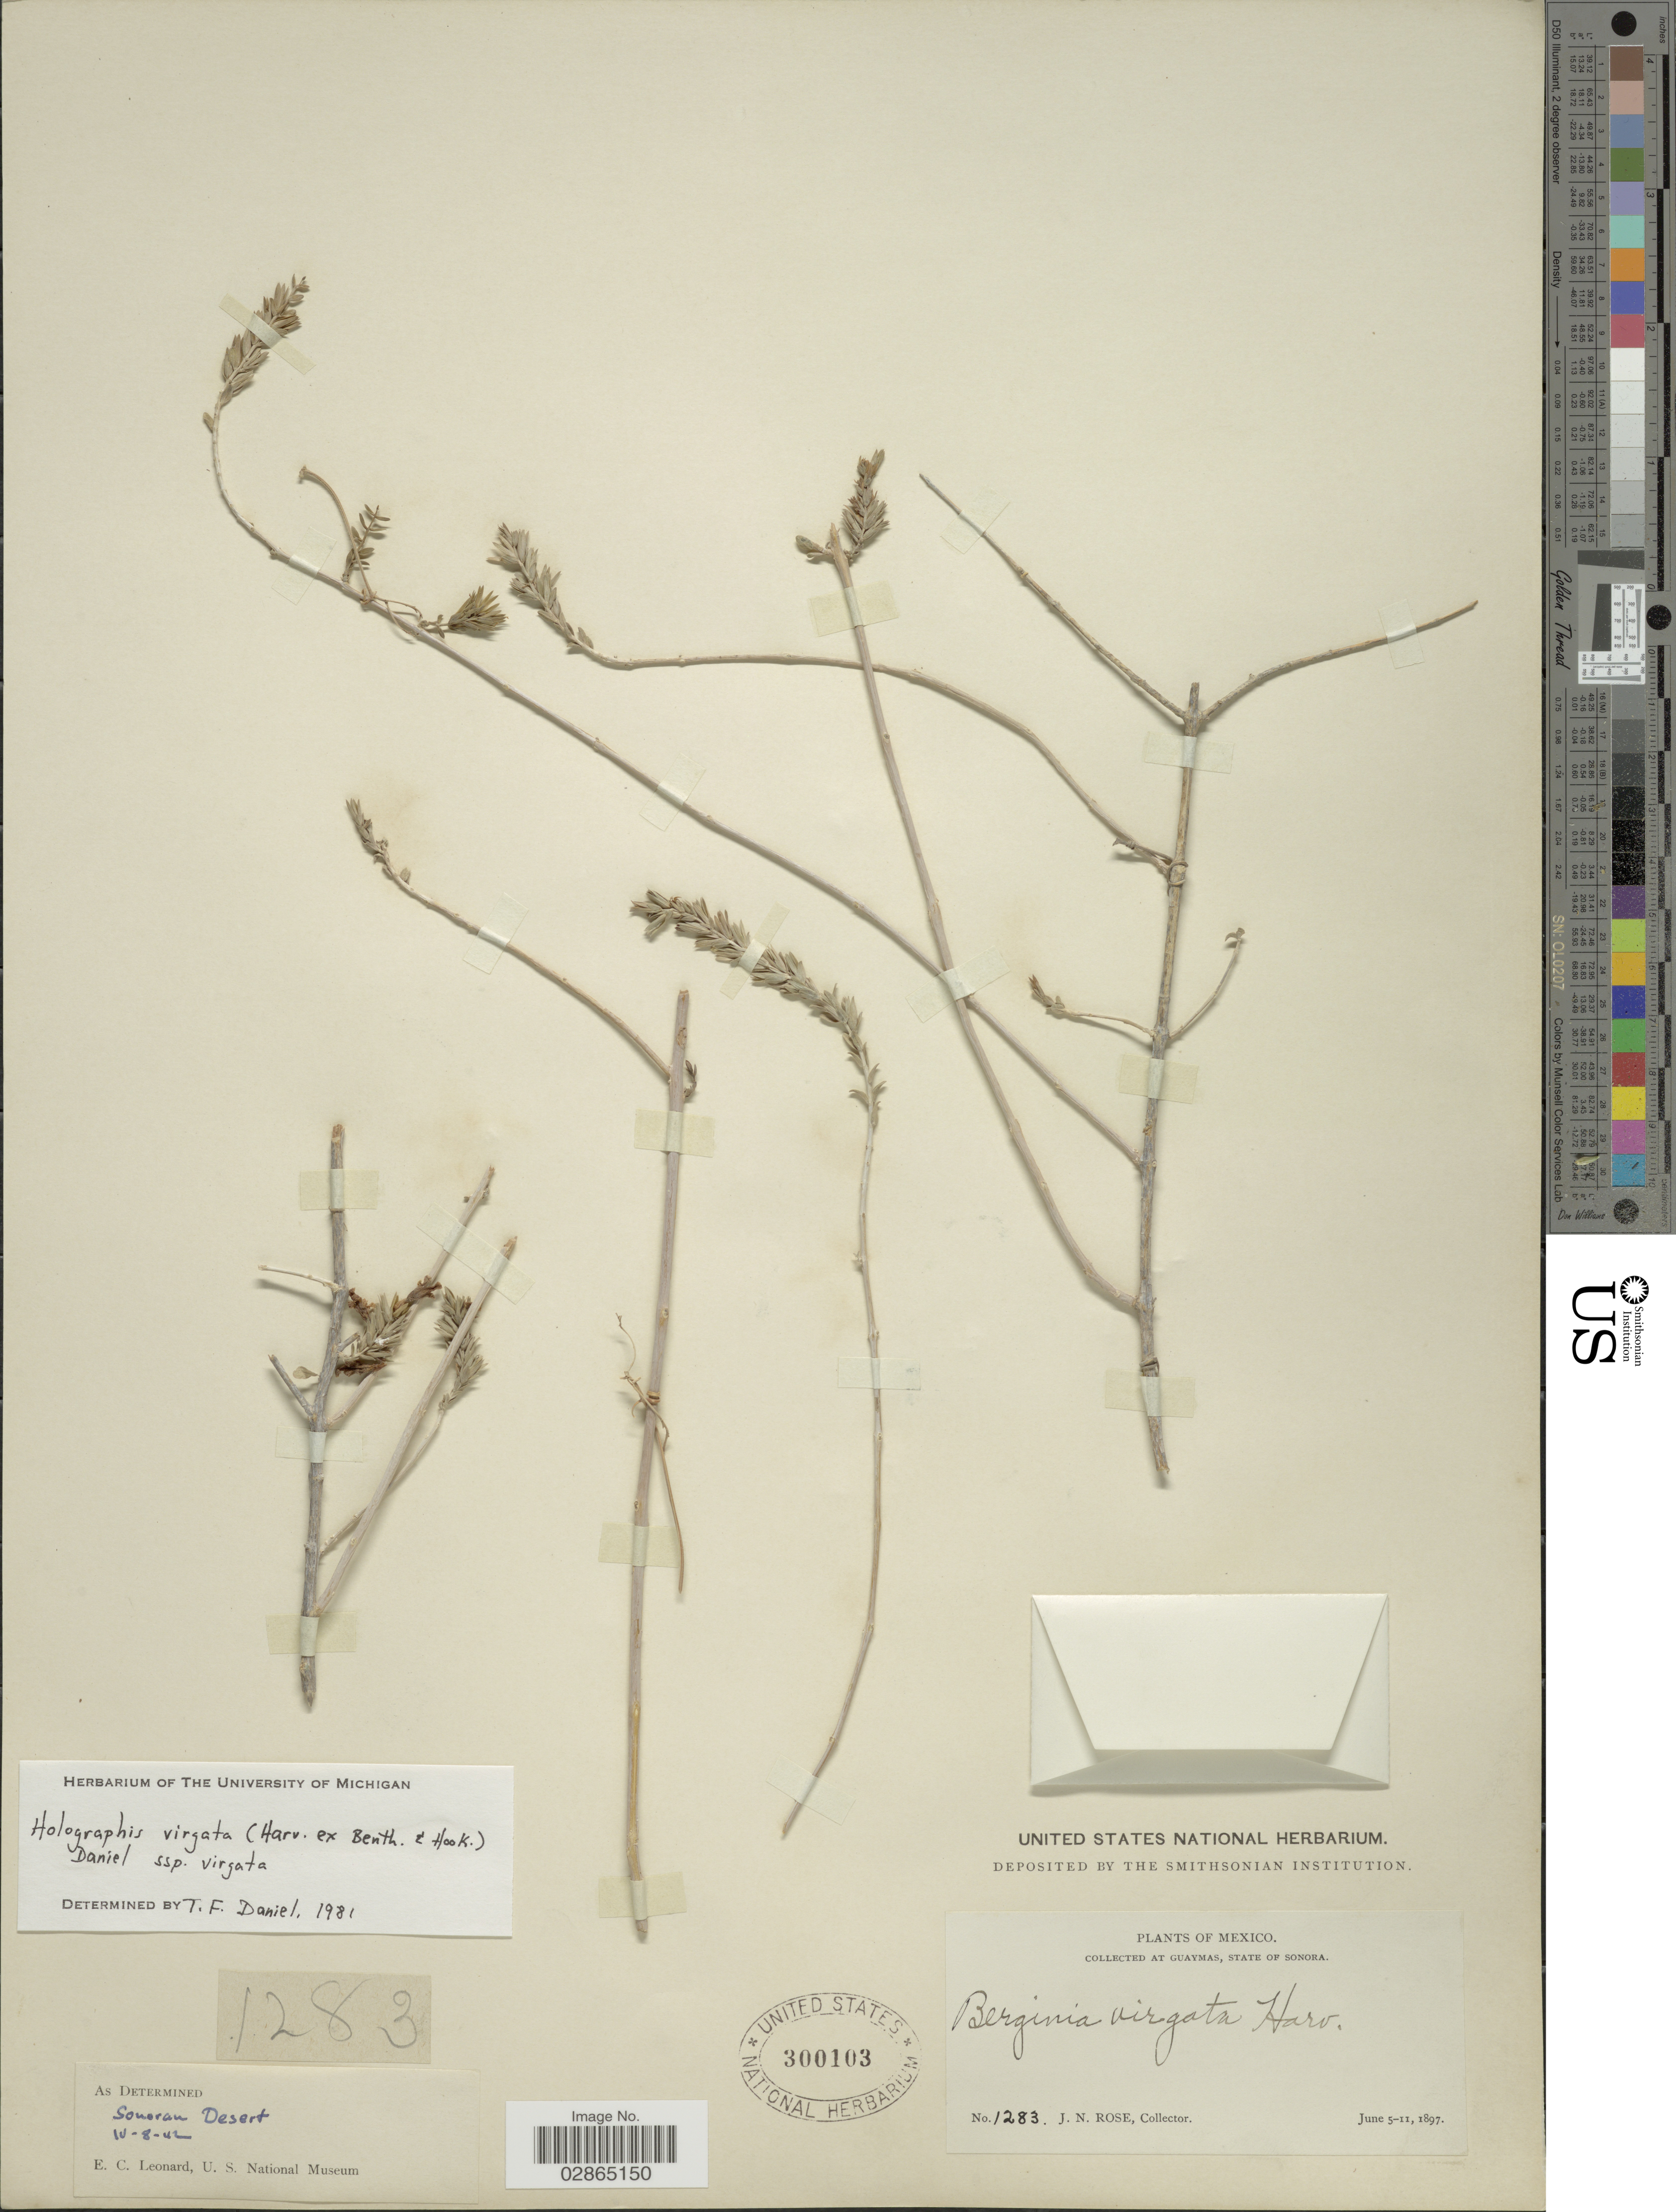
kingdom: Plantae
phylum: Tracheophyta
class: Magnoliopsida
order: Lamiales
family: Acanthaceae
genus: Holographis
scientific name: Holographis virgata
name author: (Harv. ex Benth.) T.F. Daniel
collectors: J. N. Rose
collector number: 1283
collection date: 1897-06-05/1897-06-11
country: Mexico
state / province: Sonora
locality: Guaymas.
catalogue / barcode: US 300103